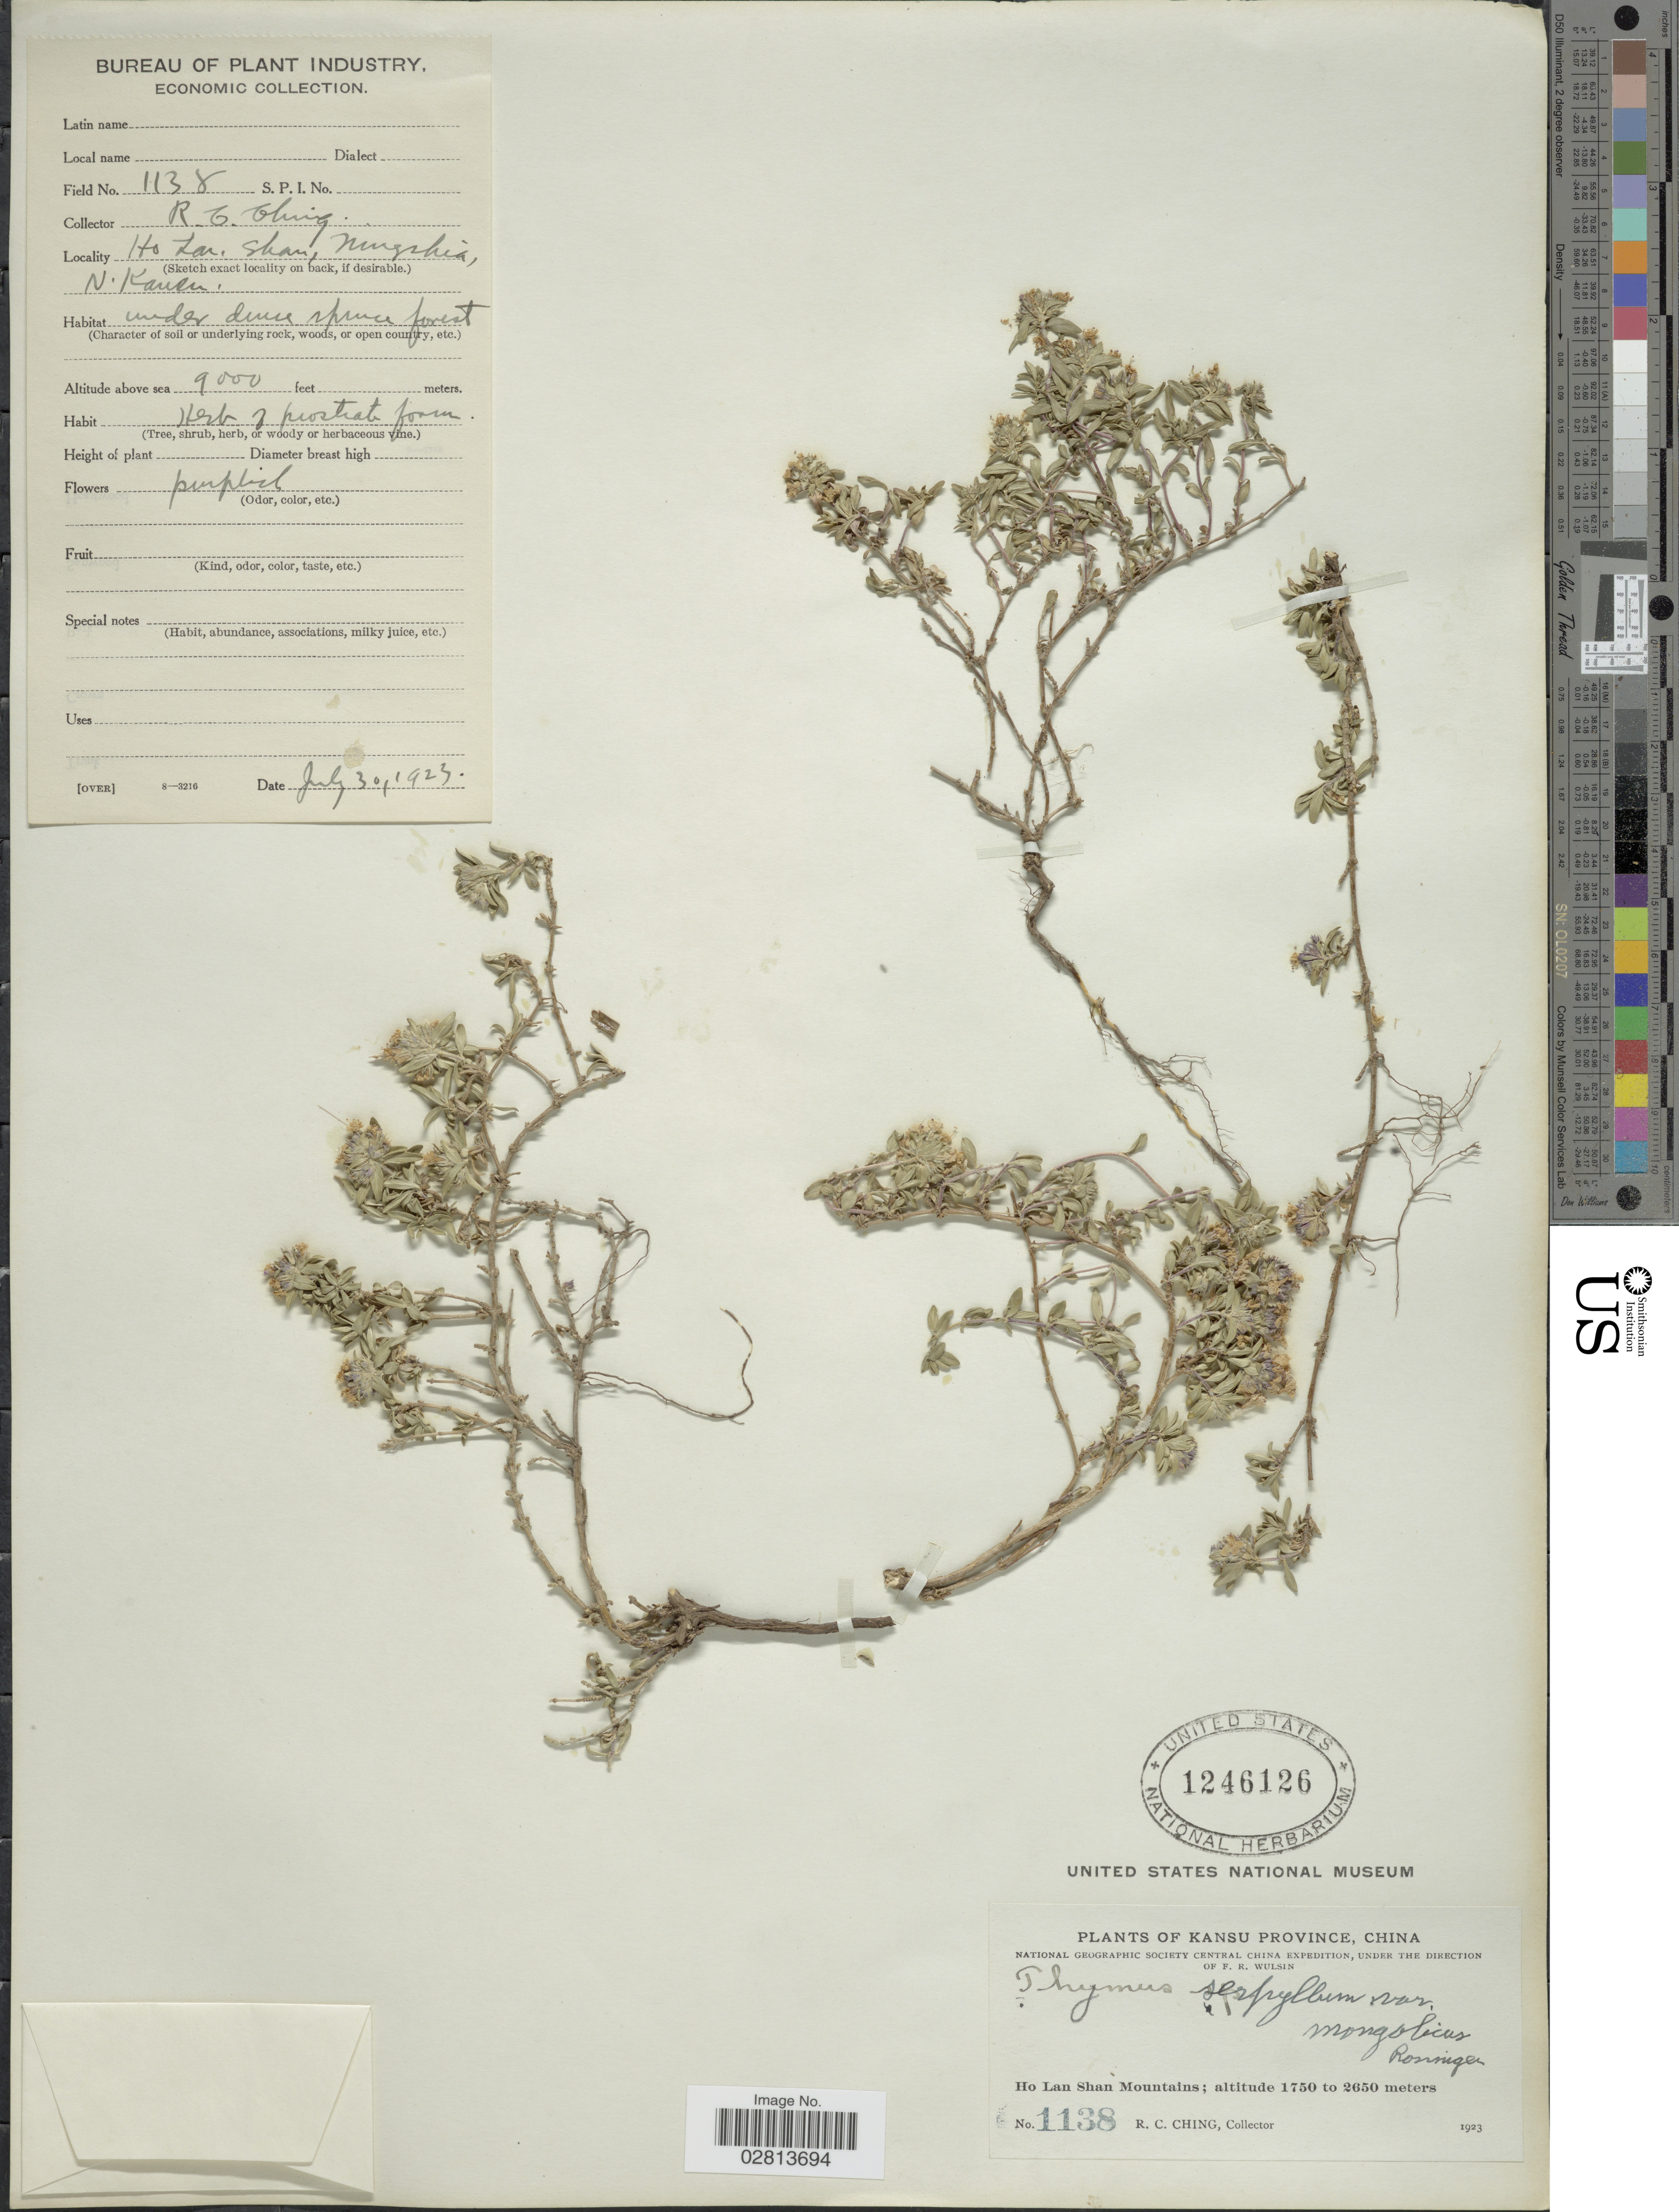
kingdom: Plantae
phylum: Tracheophyta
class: Magnoliopsida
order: Lamiales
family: Lamiaceae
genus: Thymus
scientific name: Thymus serpyllum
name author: L.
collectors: R. C. Ching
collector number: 1138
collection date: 1923-07-30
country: China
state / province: Gansu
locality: Kansu Province, Ho Lan Shan Mountains. Ningshia, N. Kansu.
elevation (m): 2743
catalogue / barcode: US 1246126